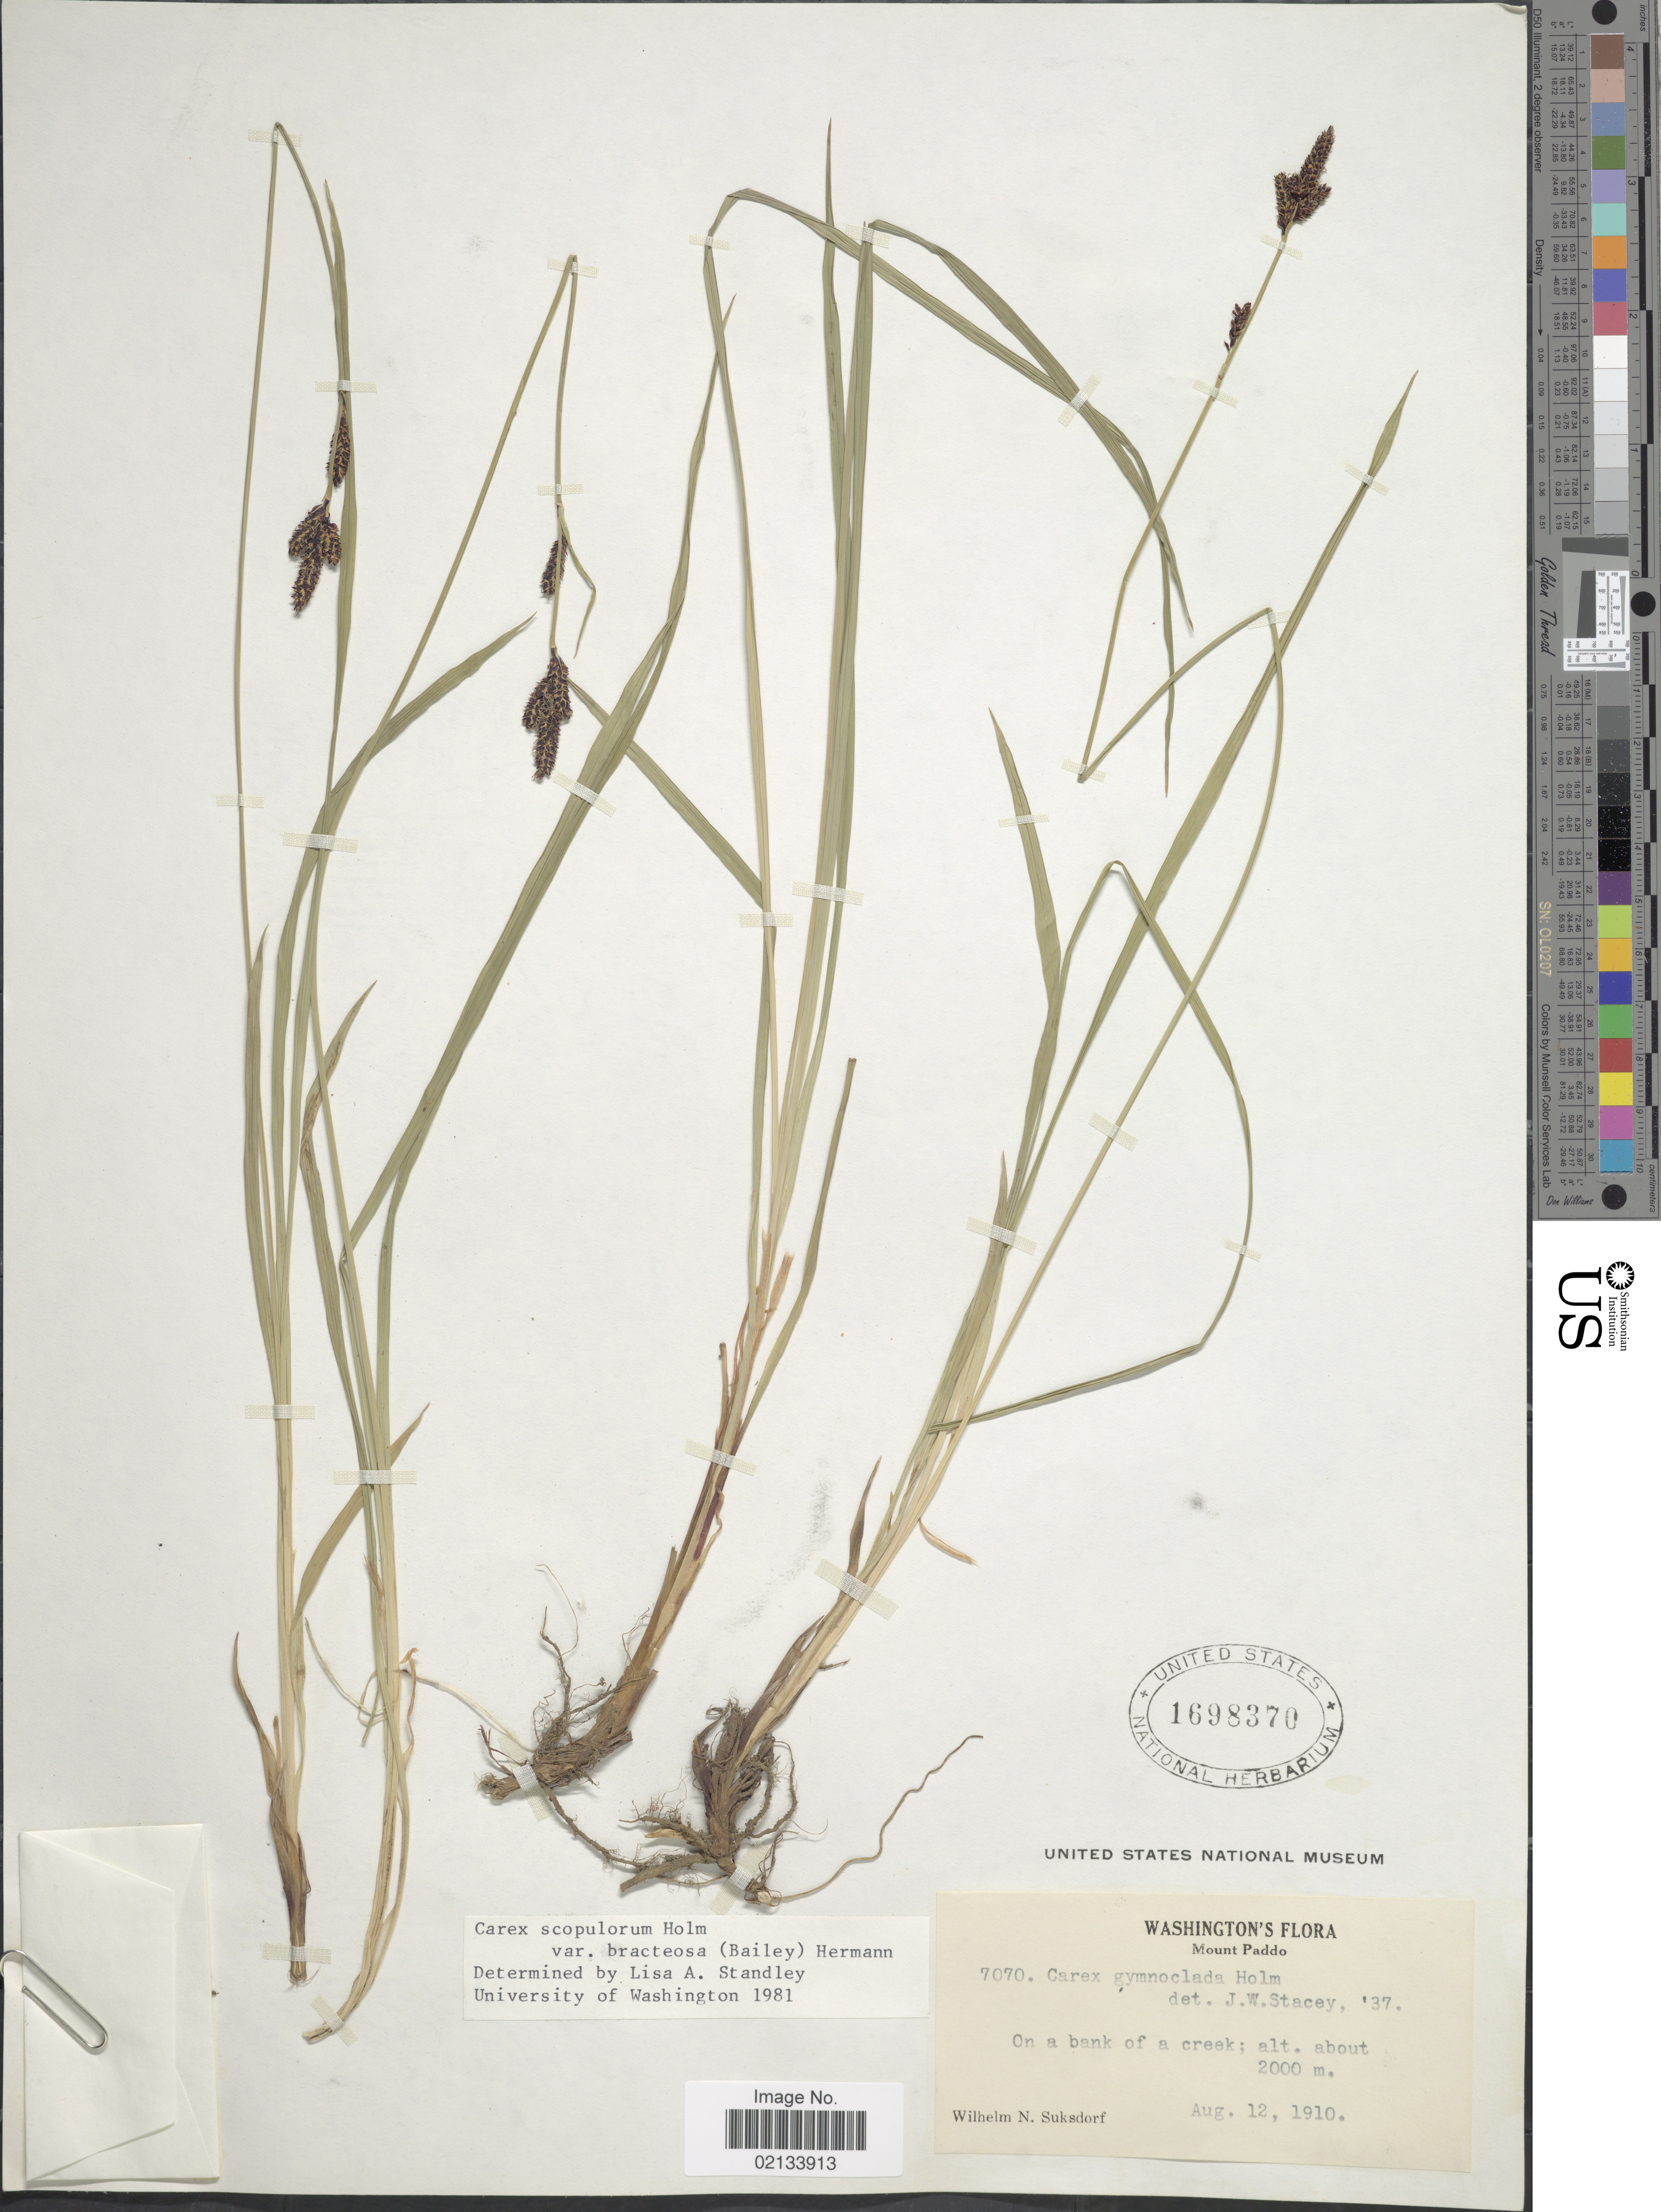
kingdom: Plantae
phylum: Tracheophyta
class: Liliopsida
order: Poales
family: Cyperaceae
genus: Carex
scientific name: Carex scopulorum var. bracteosa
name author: (L.H. Bailey) F.J. Herm.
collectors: W. N. Suksdorf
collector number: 7070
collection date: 1910-08-12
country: United States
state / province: Washington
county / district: Skamania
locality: Mount Paddo, on a bank of a creek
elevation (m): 2000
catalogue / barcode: US 1698370